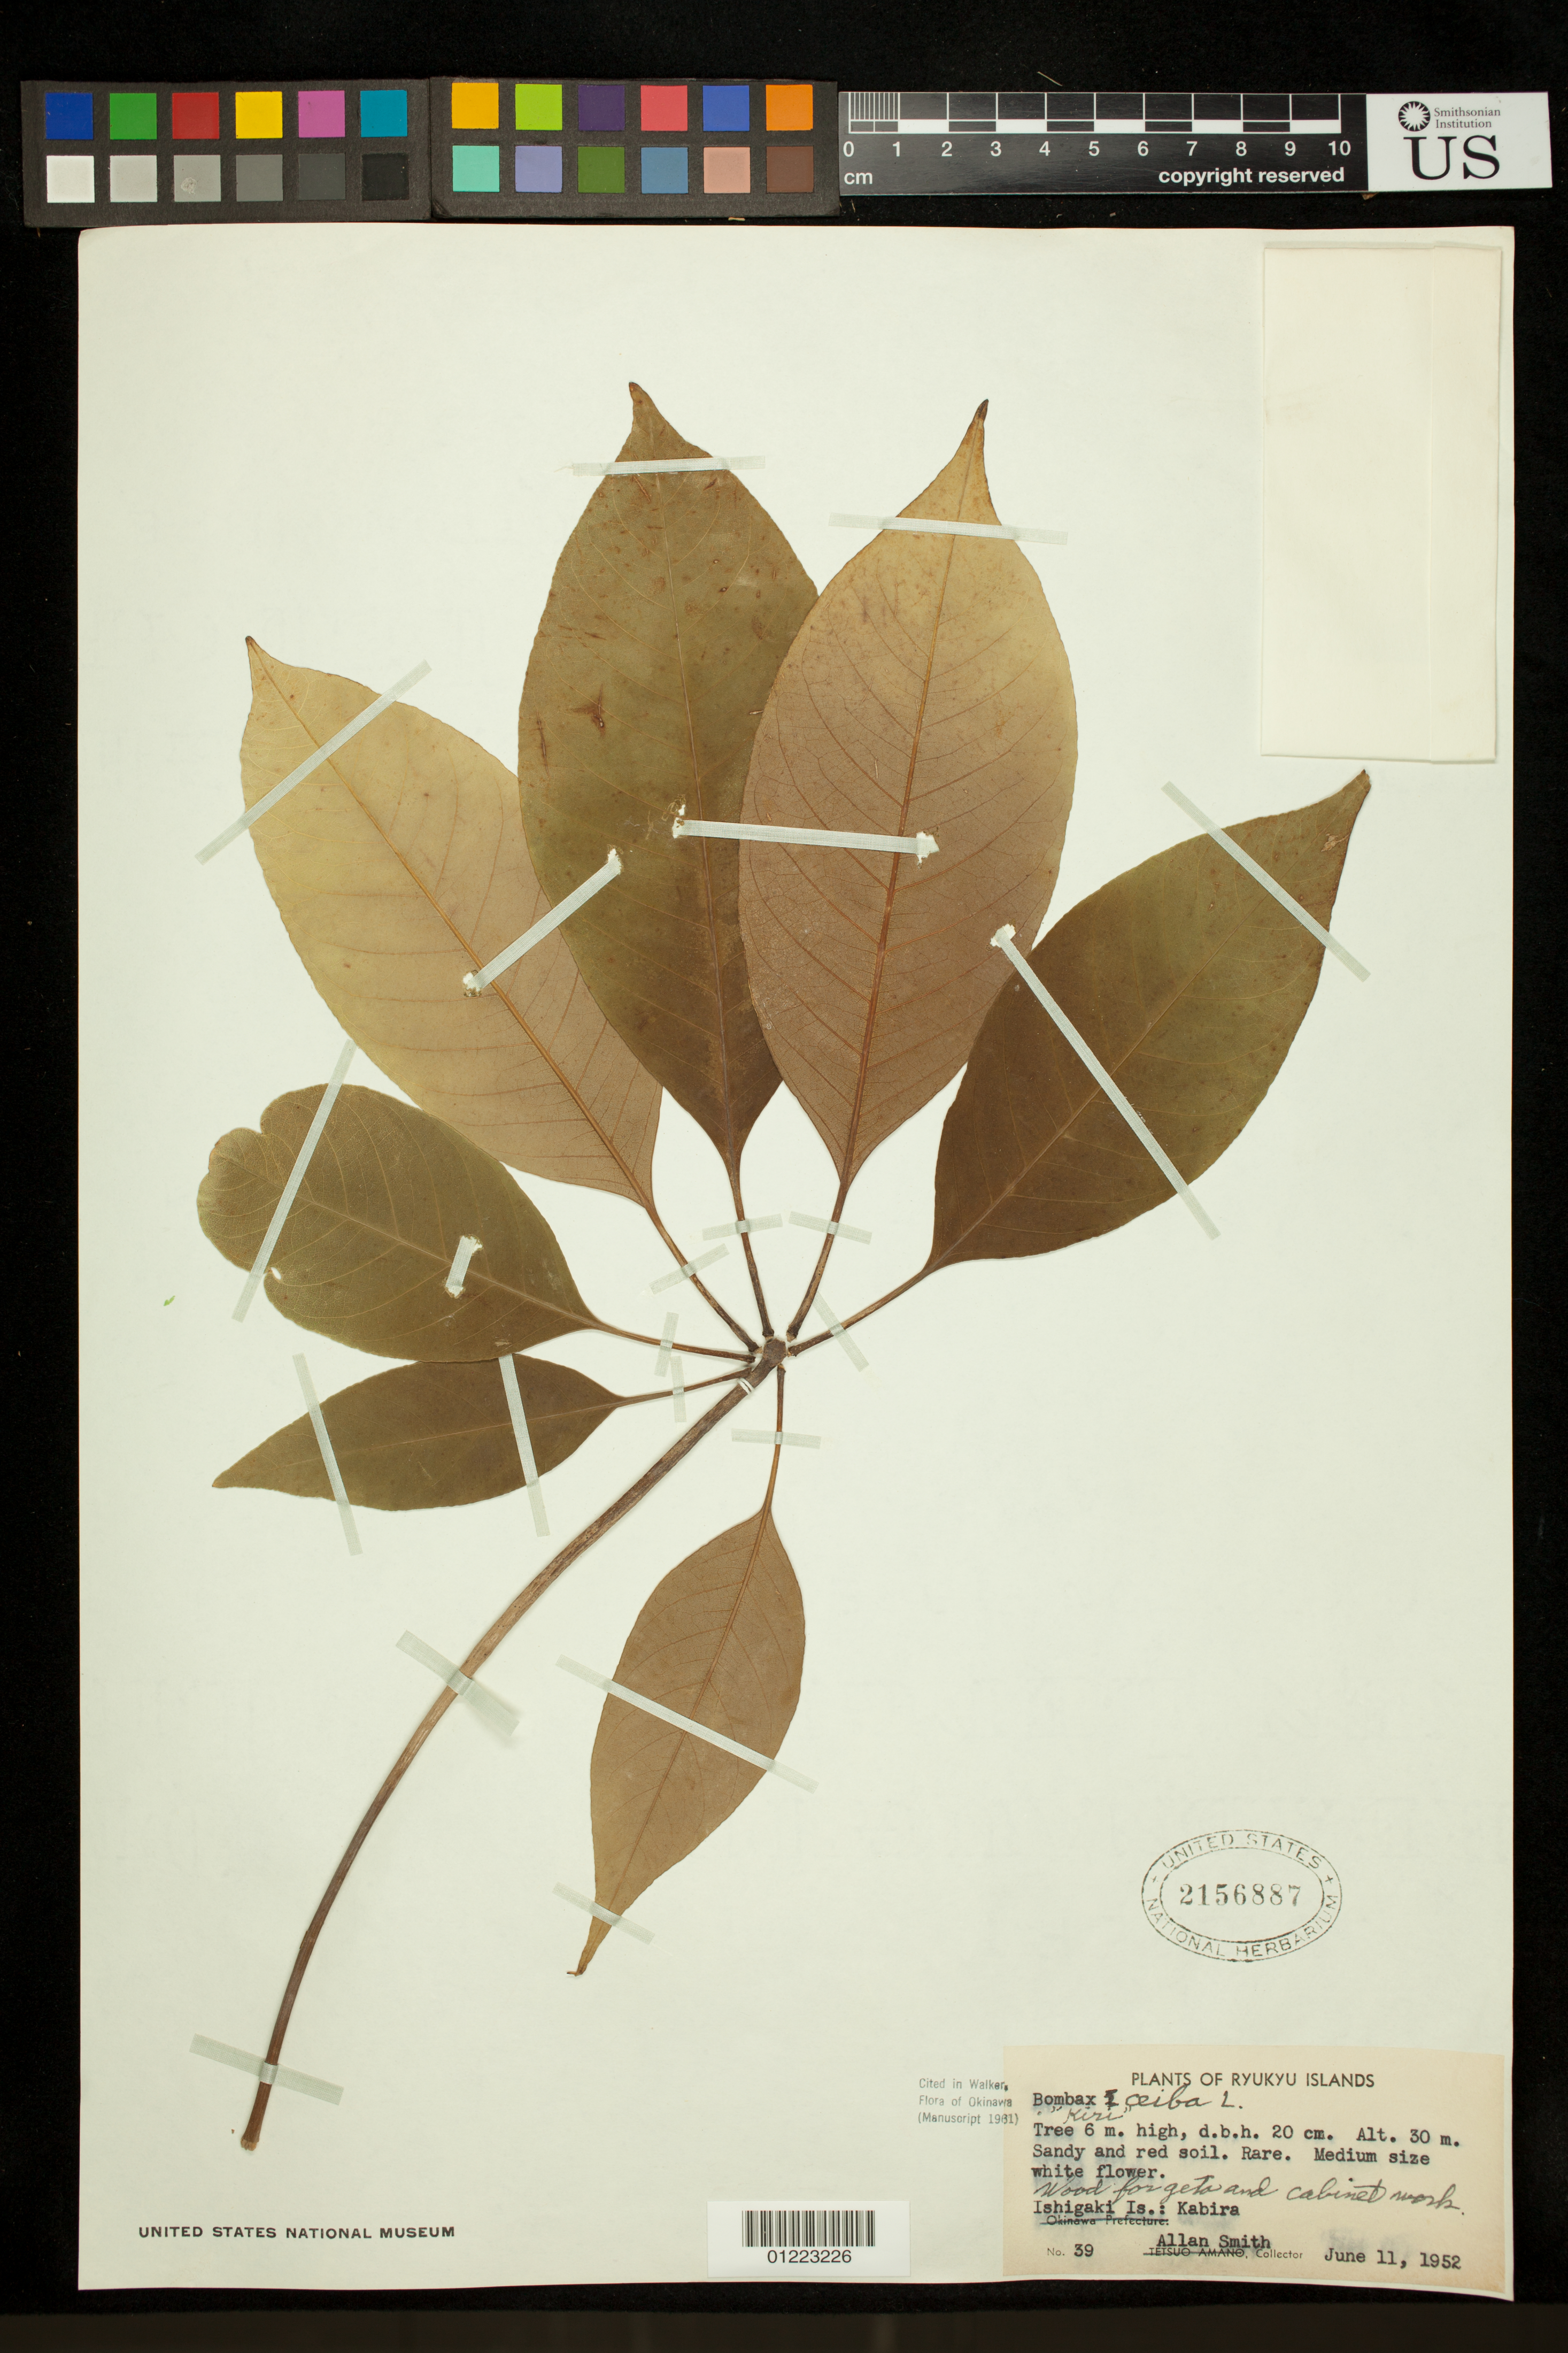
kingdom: Plantae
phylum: Tracheophyta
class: Magnoliopsida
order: Malvales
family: Malvaceae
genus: Bombax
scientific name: Bombax ceiba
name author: L.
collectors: A. Smith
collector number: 39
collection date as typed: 6/11/1952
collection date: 1952-06-11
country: Japan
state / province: Okinawa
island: Ishigaki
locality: Kabira.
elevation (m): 30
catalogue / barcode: US 2156887